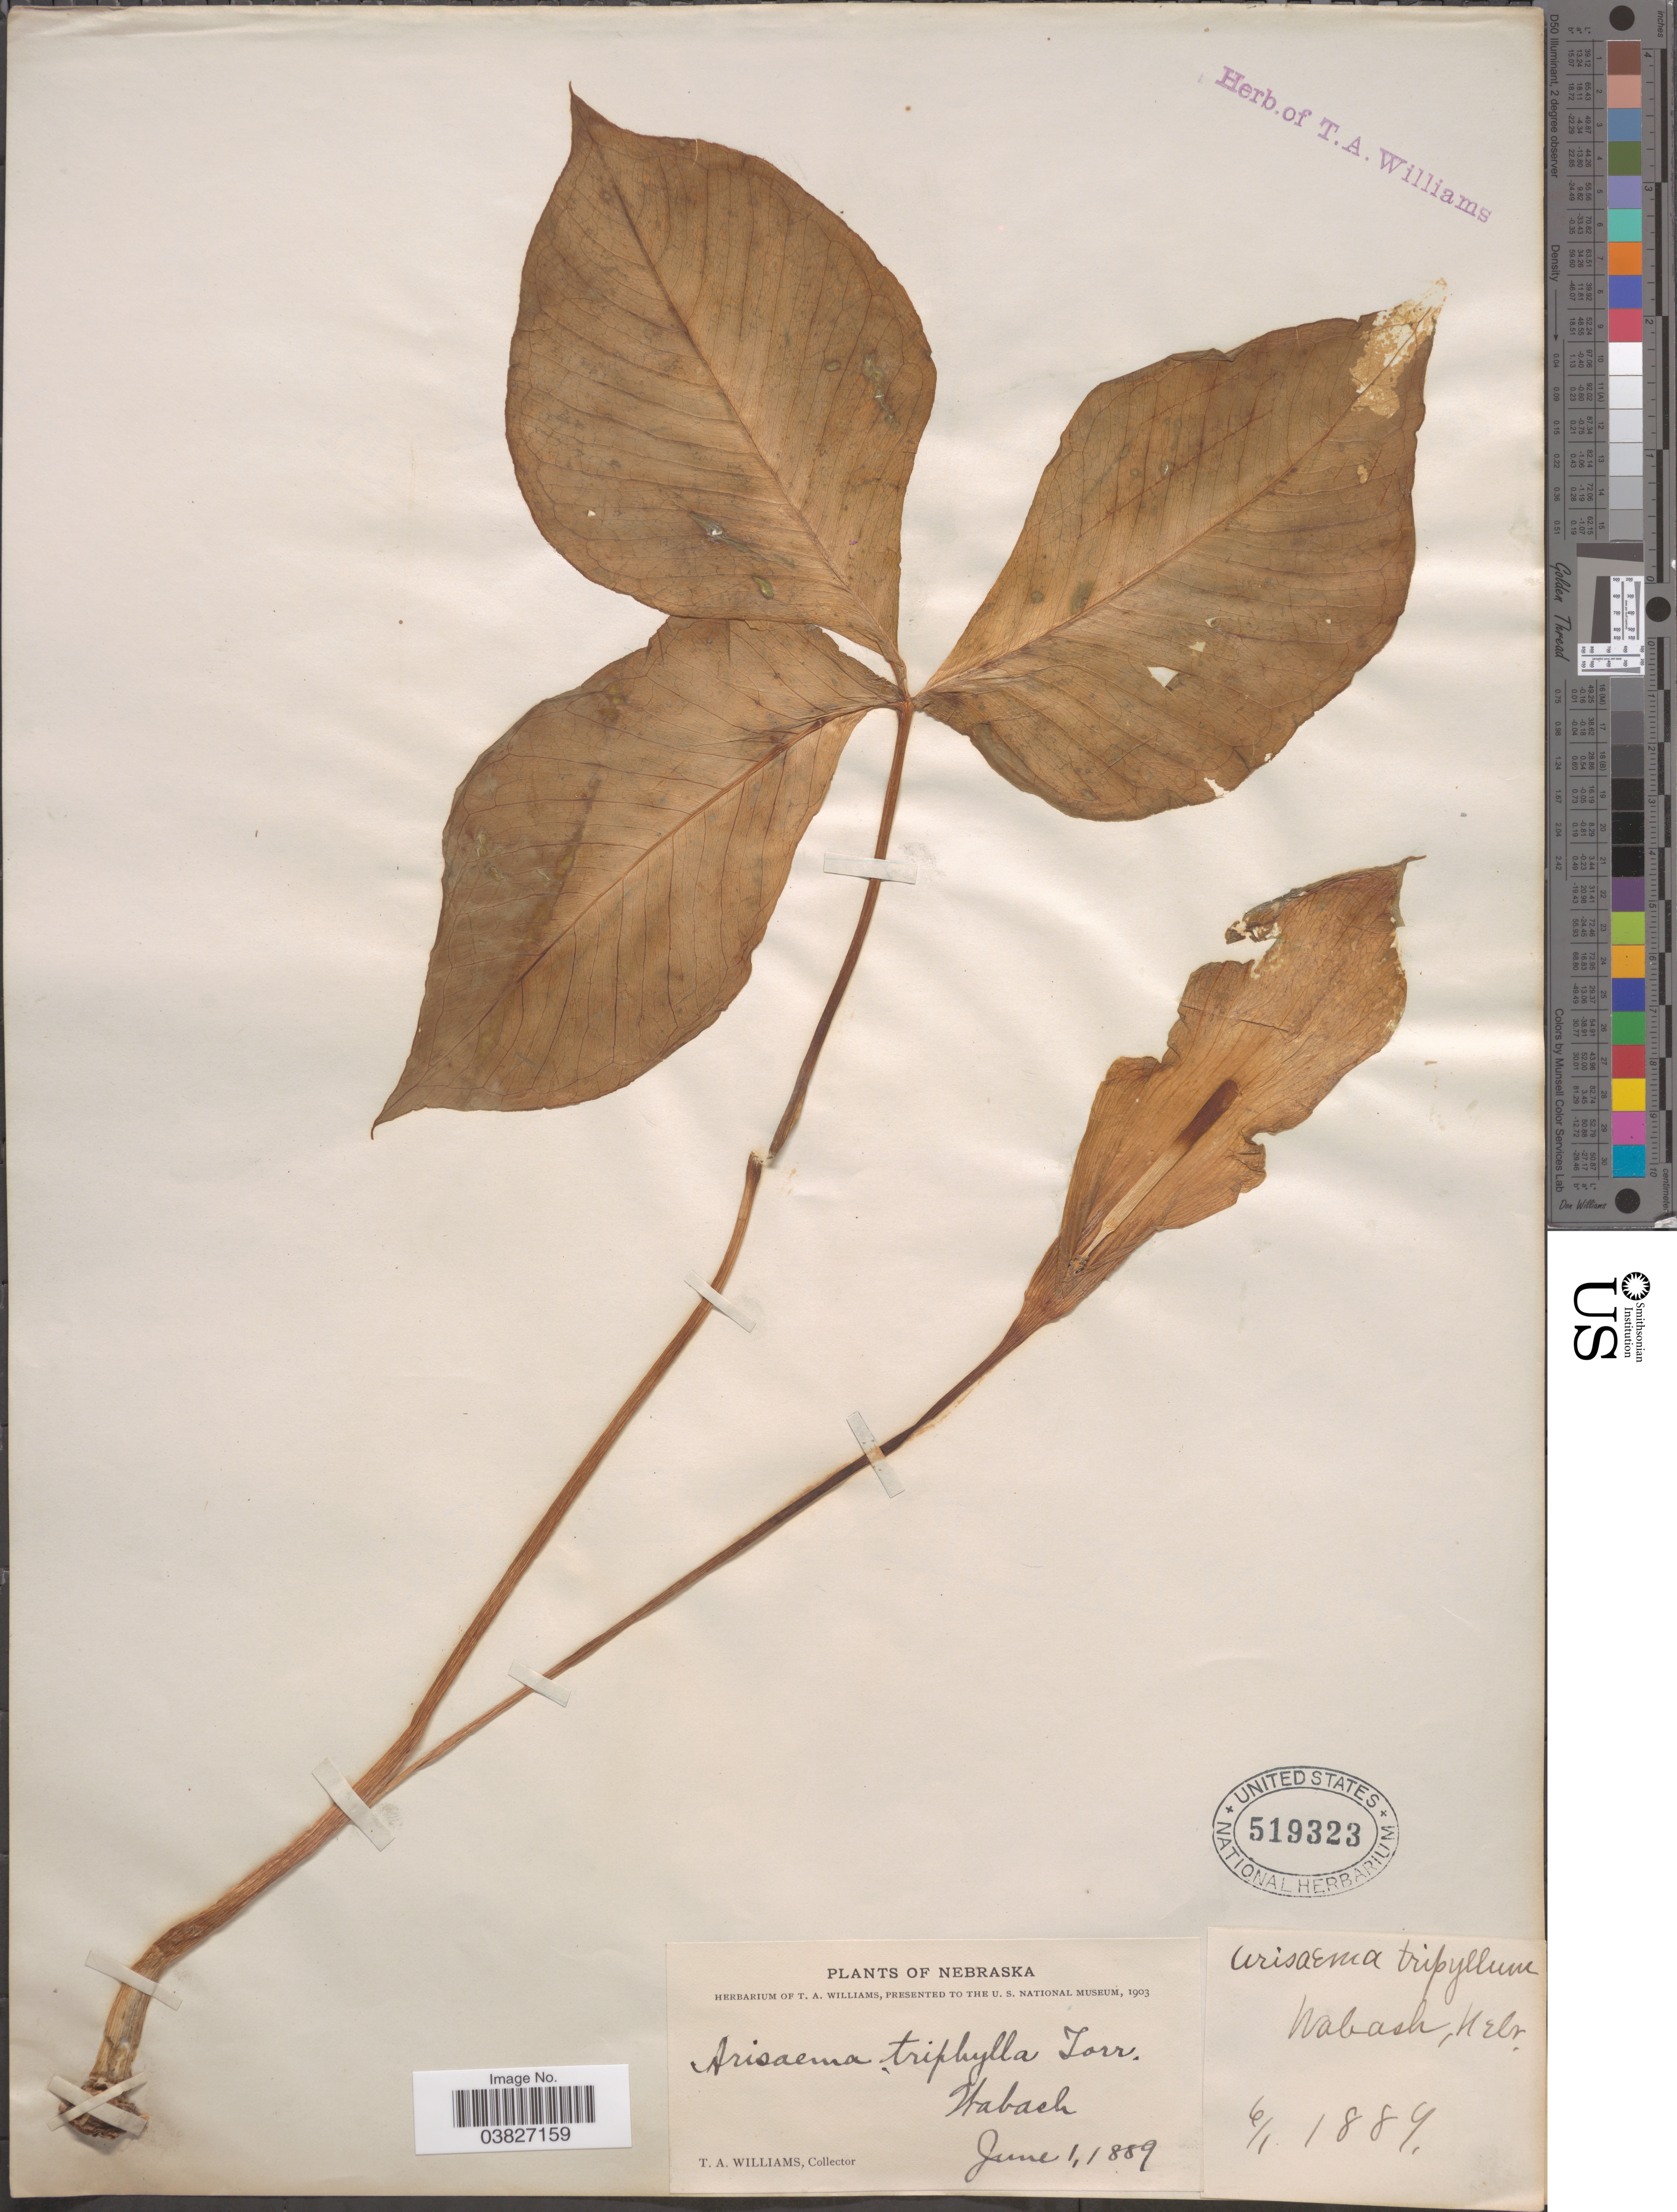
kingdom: Plantae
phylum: Tracheophyta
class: Liliopsida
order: Alismatales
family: Araceae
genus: Arisaema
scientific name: Arisaema triphyllum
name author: (L.) Schott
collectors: T. Williams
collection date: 1889-06-01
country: United States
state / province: Nebraska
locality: Wabash.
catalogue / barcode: US 519323